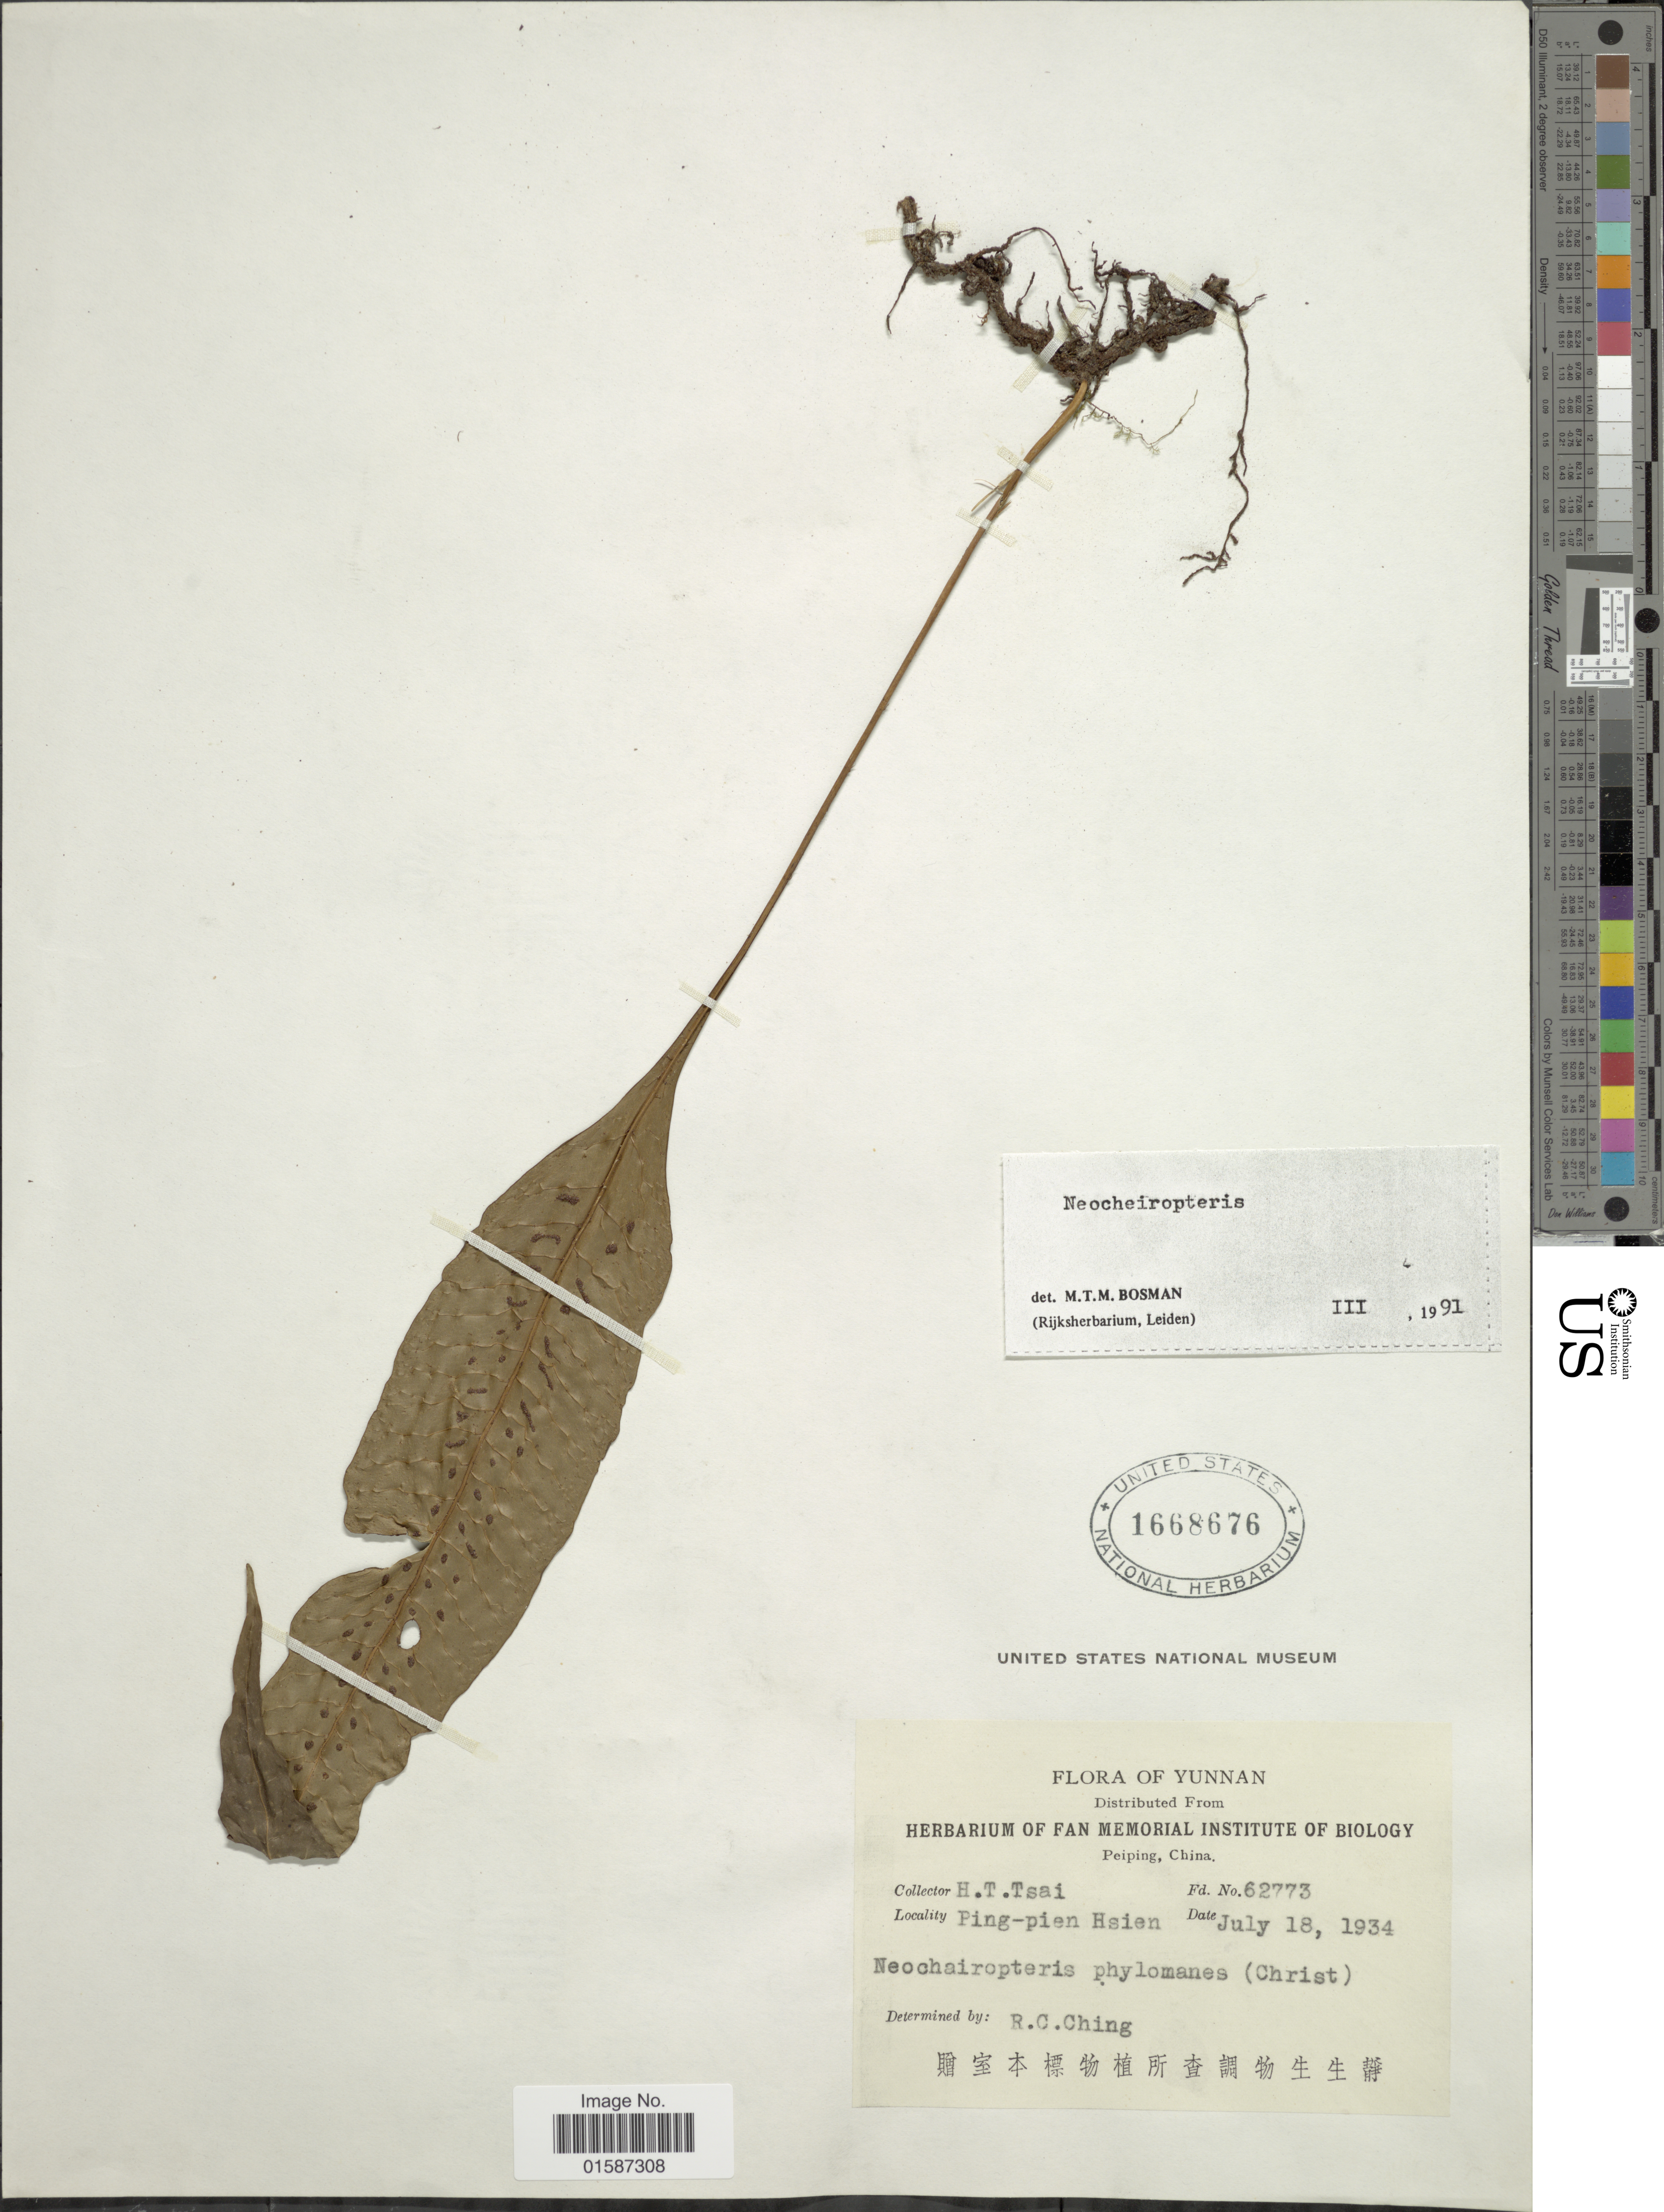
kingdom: Plantae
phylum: Tracheophyta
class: Polypodiopsida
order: Polypodiales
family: Polypodiaceae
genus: Neolepisorus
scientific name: Neolepisorus ovatus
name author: (Bedd.) Ching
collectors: H. Tsai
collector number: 62773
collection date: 1934-07-18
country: China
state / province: Yunnan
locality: Yunnan, Ping-pien Hsien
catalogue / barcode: US 1668676